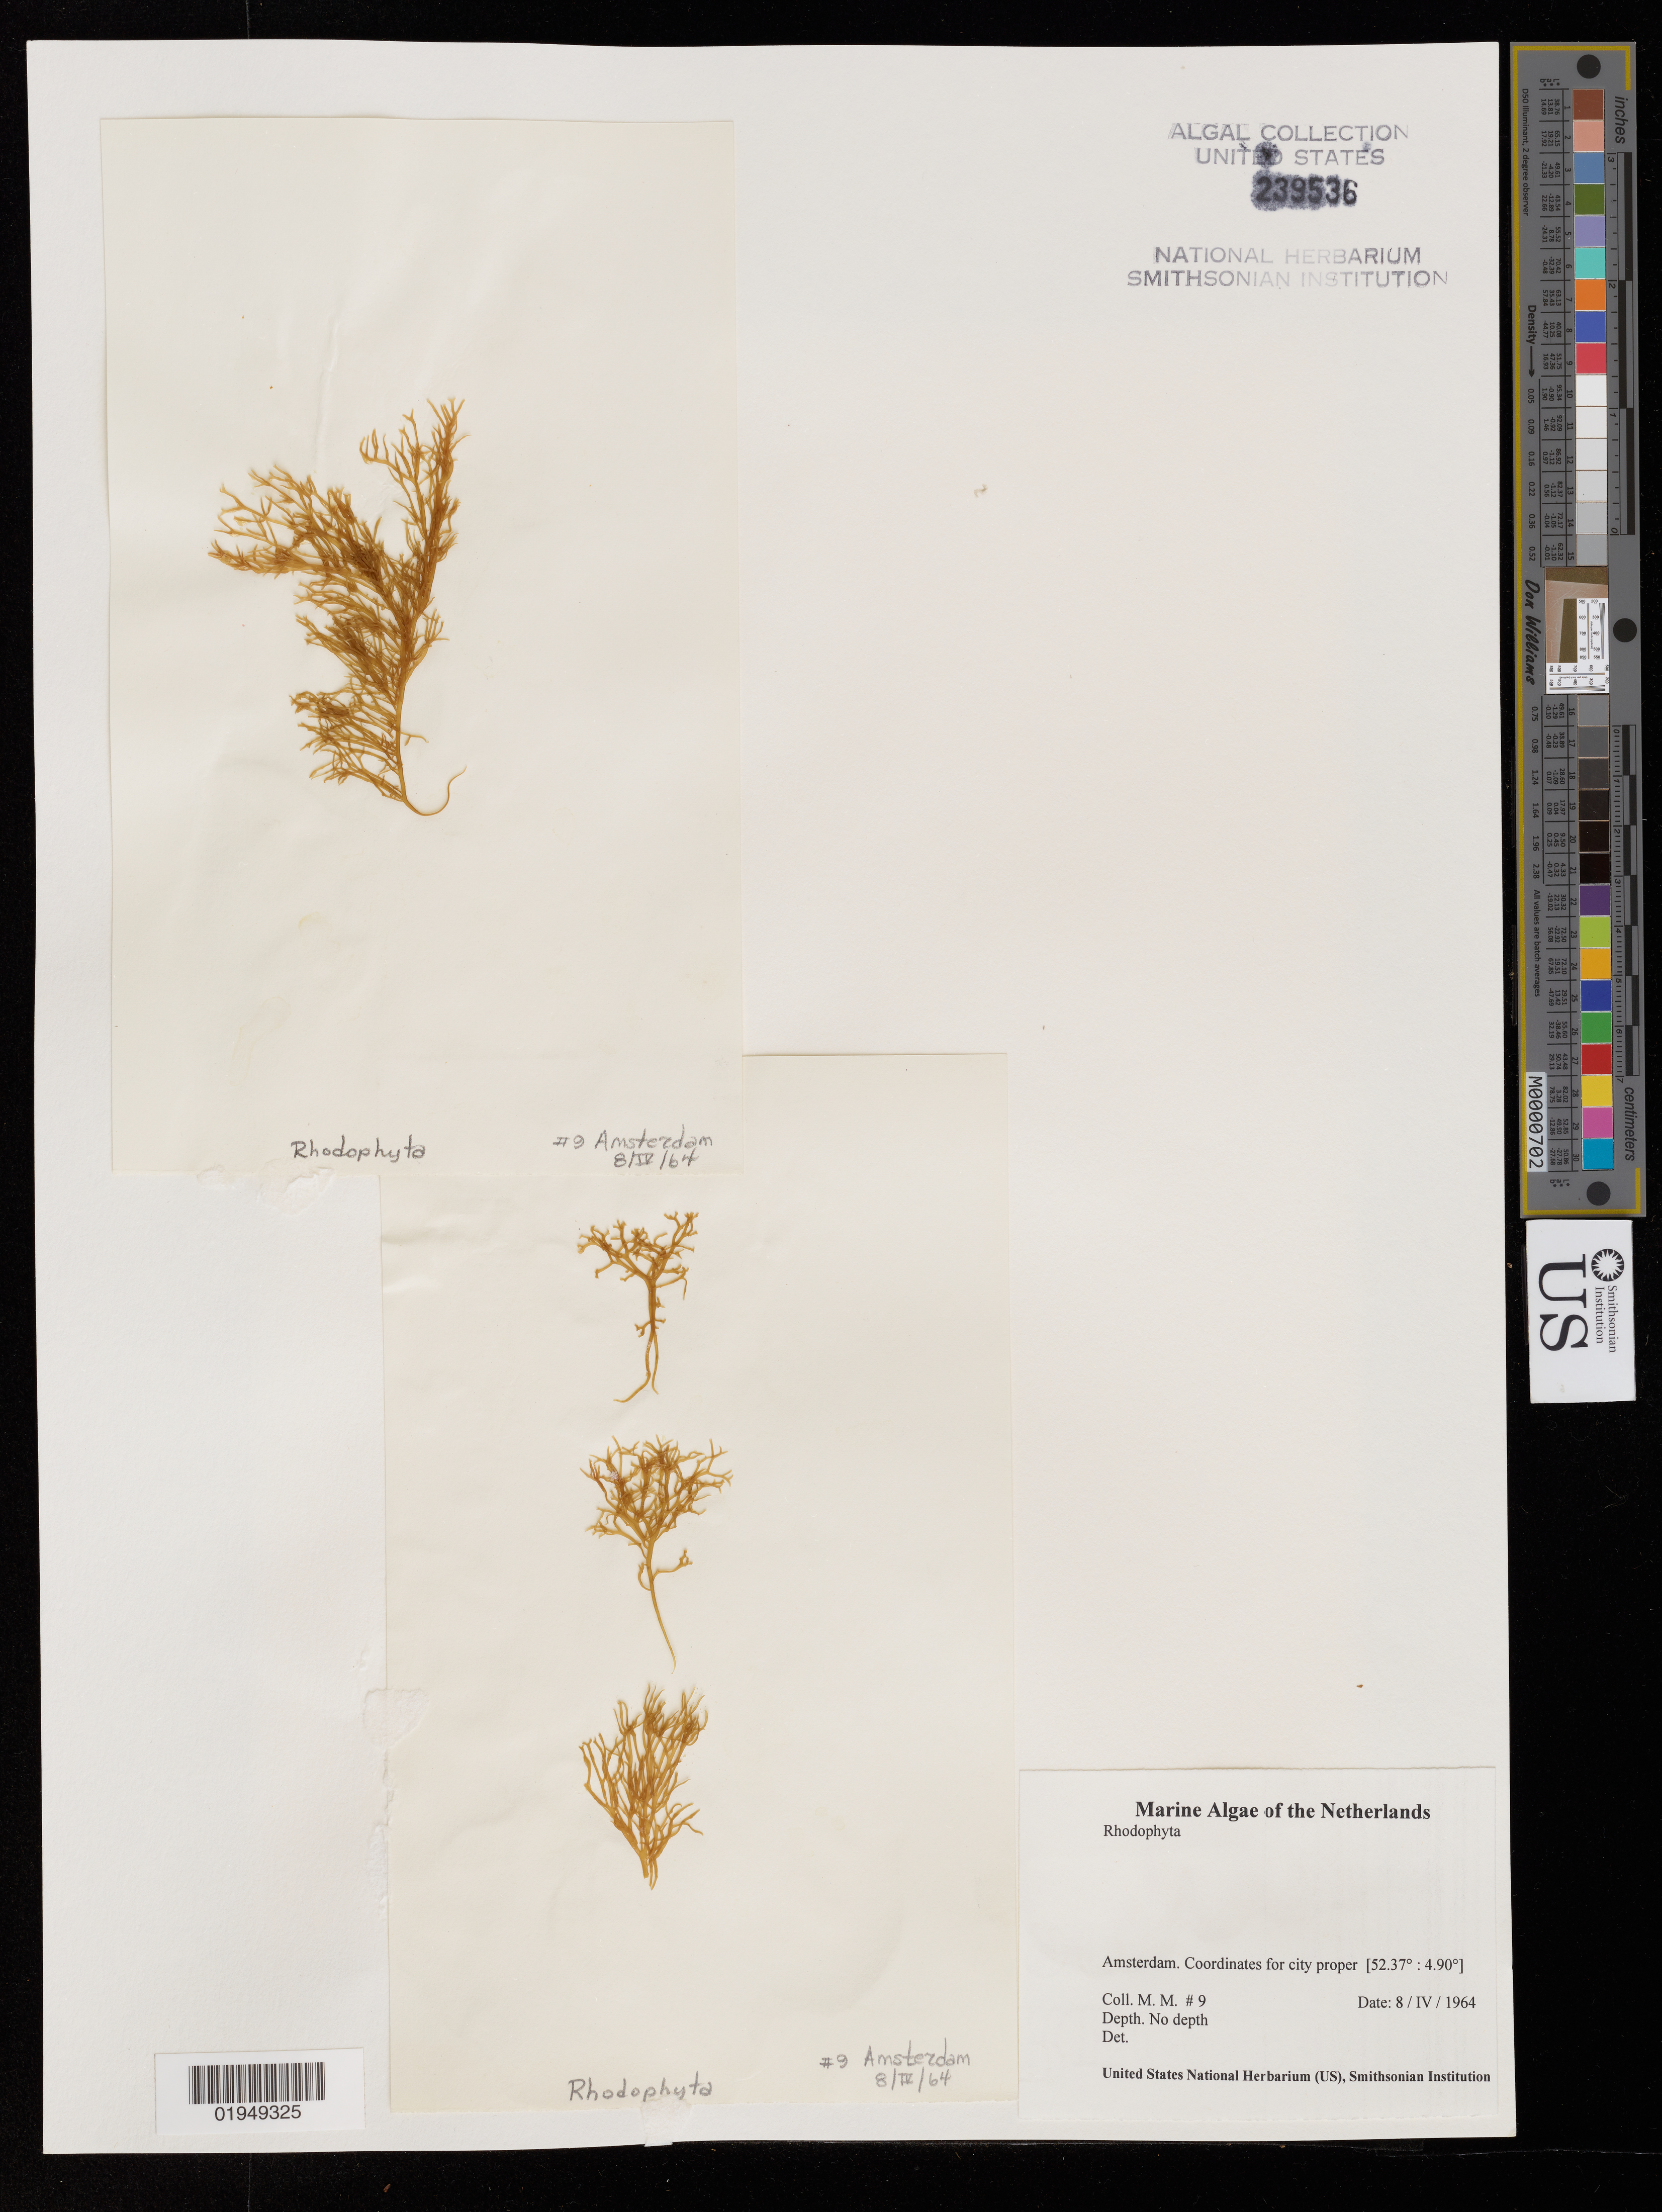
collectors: M. M.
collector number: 9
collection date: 1964-04-08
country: Netherlands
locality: Amsterdam. Coordinates for city proper [52.37° : 4.90°]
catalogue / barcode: US 239536